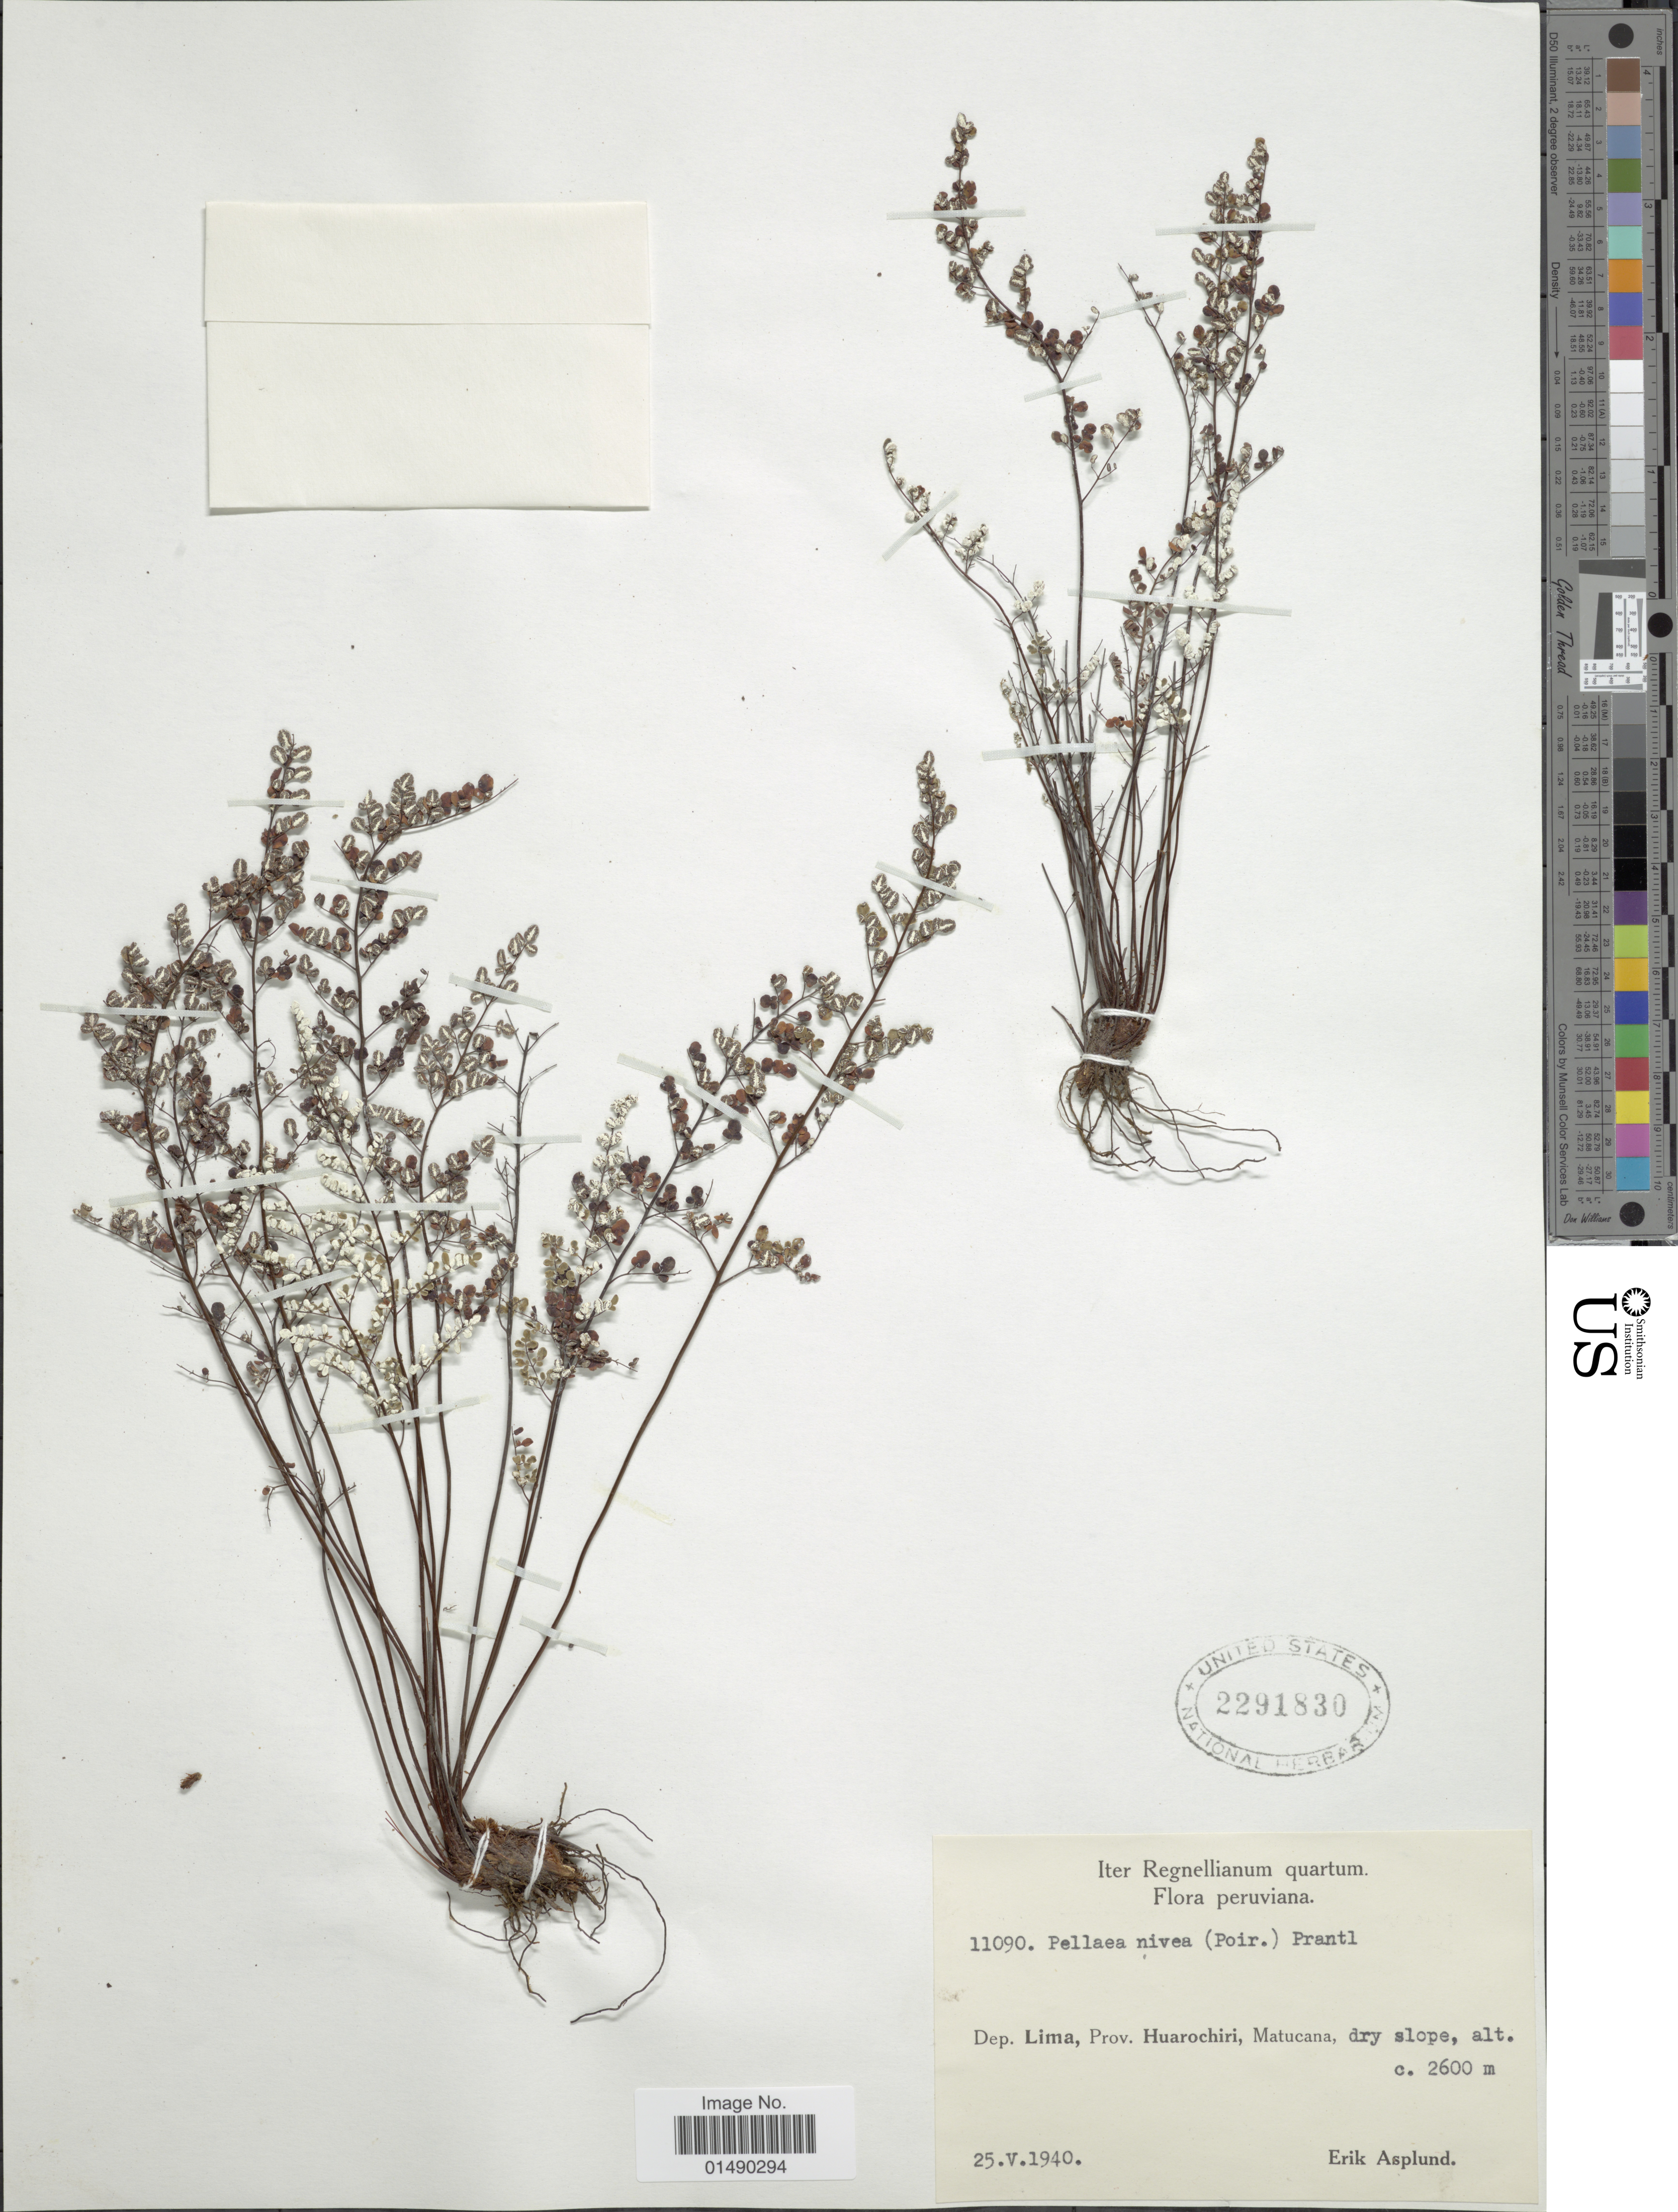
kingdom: Plantae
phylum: Tracheophyta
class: Polypodiopsida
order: Polypodiales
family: Pteridaceae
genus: Argyrochosma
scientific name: Argyrochosma nivea var. nivea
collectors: E. Asplund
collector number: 11090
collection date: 1940-05-25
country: Peru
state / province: Lima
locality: Peruviana, Dep. Lima, Prov. Huarochiri, Matucana, dry slope.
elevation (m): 2600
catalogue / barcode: US 2291830